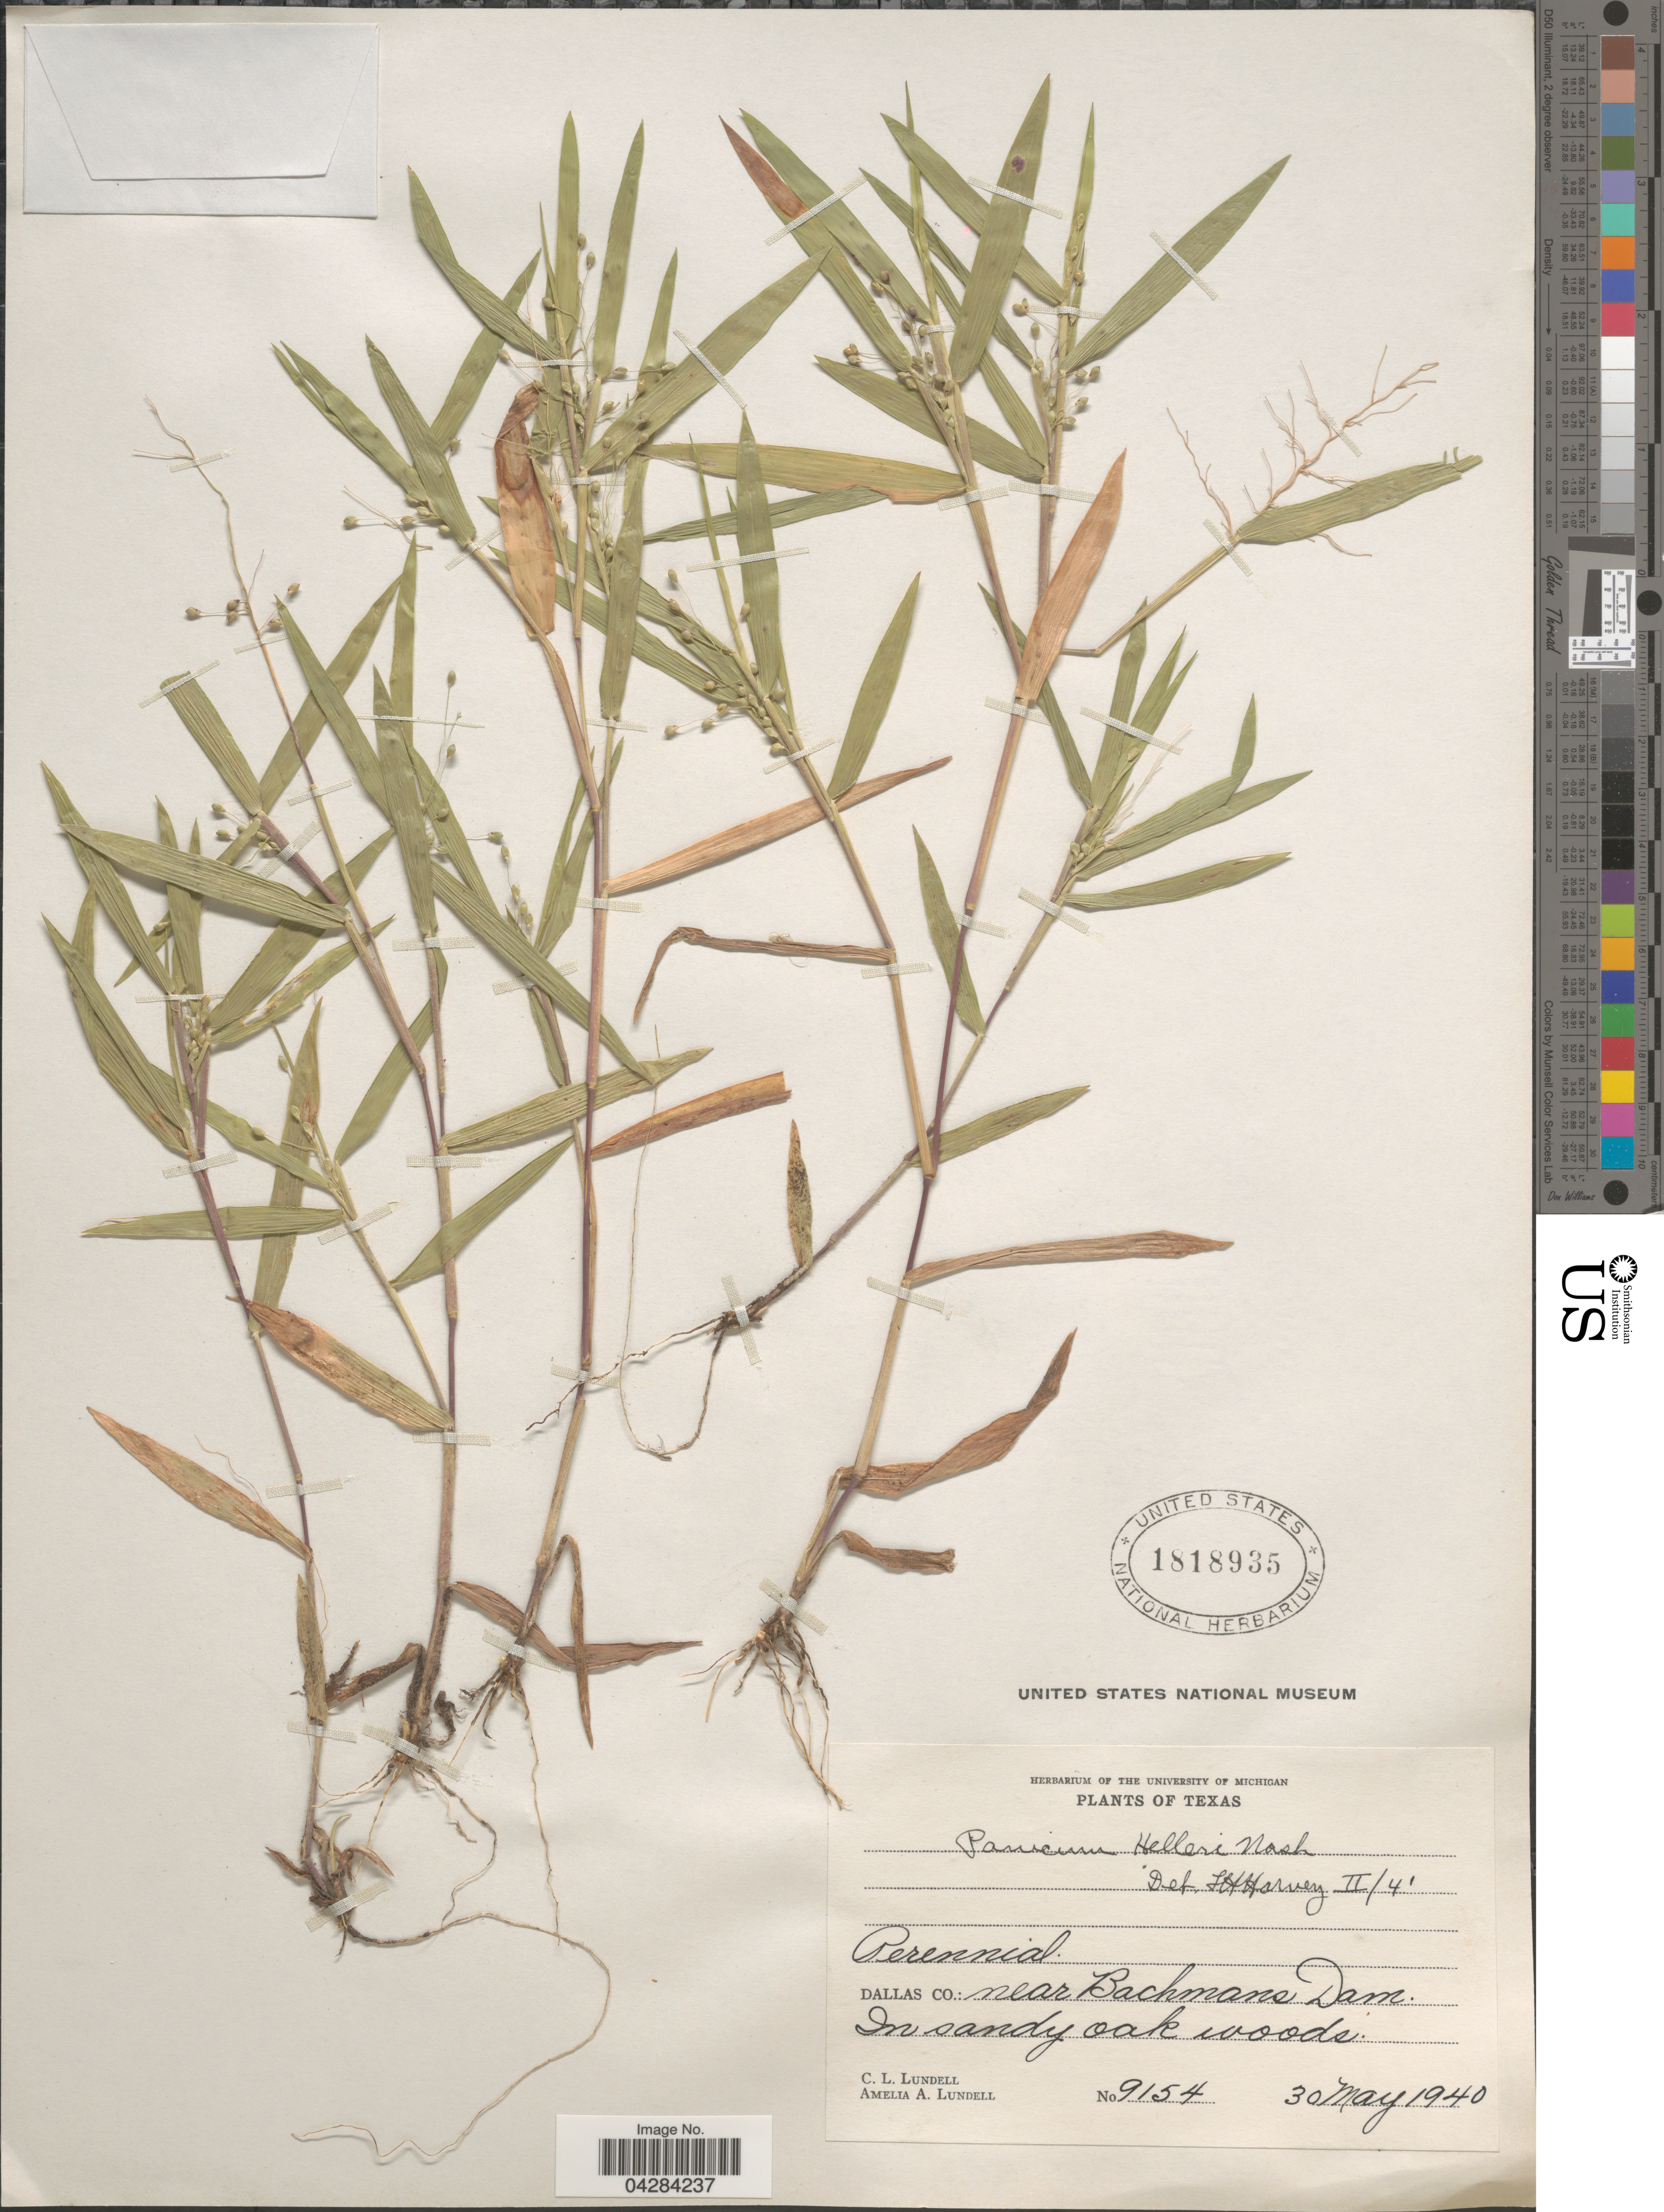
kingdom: Plantae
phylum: Tracheophyta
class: Liliopsida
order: Poales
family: Poaceae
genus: Dichanthelium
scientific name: Dichanthelium oligosanthes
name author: (Schult.) Gould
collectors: C. L. Lundell & A. A. Lundell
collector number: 9154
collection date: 1940-05-30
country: United States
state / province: Texas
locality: Dallas Co.: near Bachmans Dam. In sandy oak woods.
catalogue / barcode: US 1818935